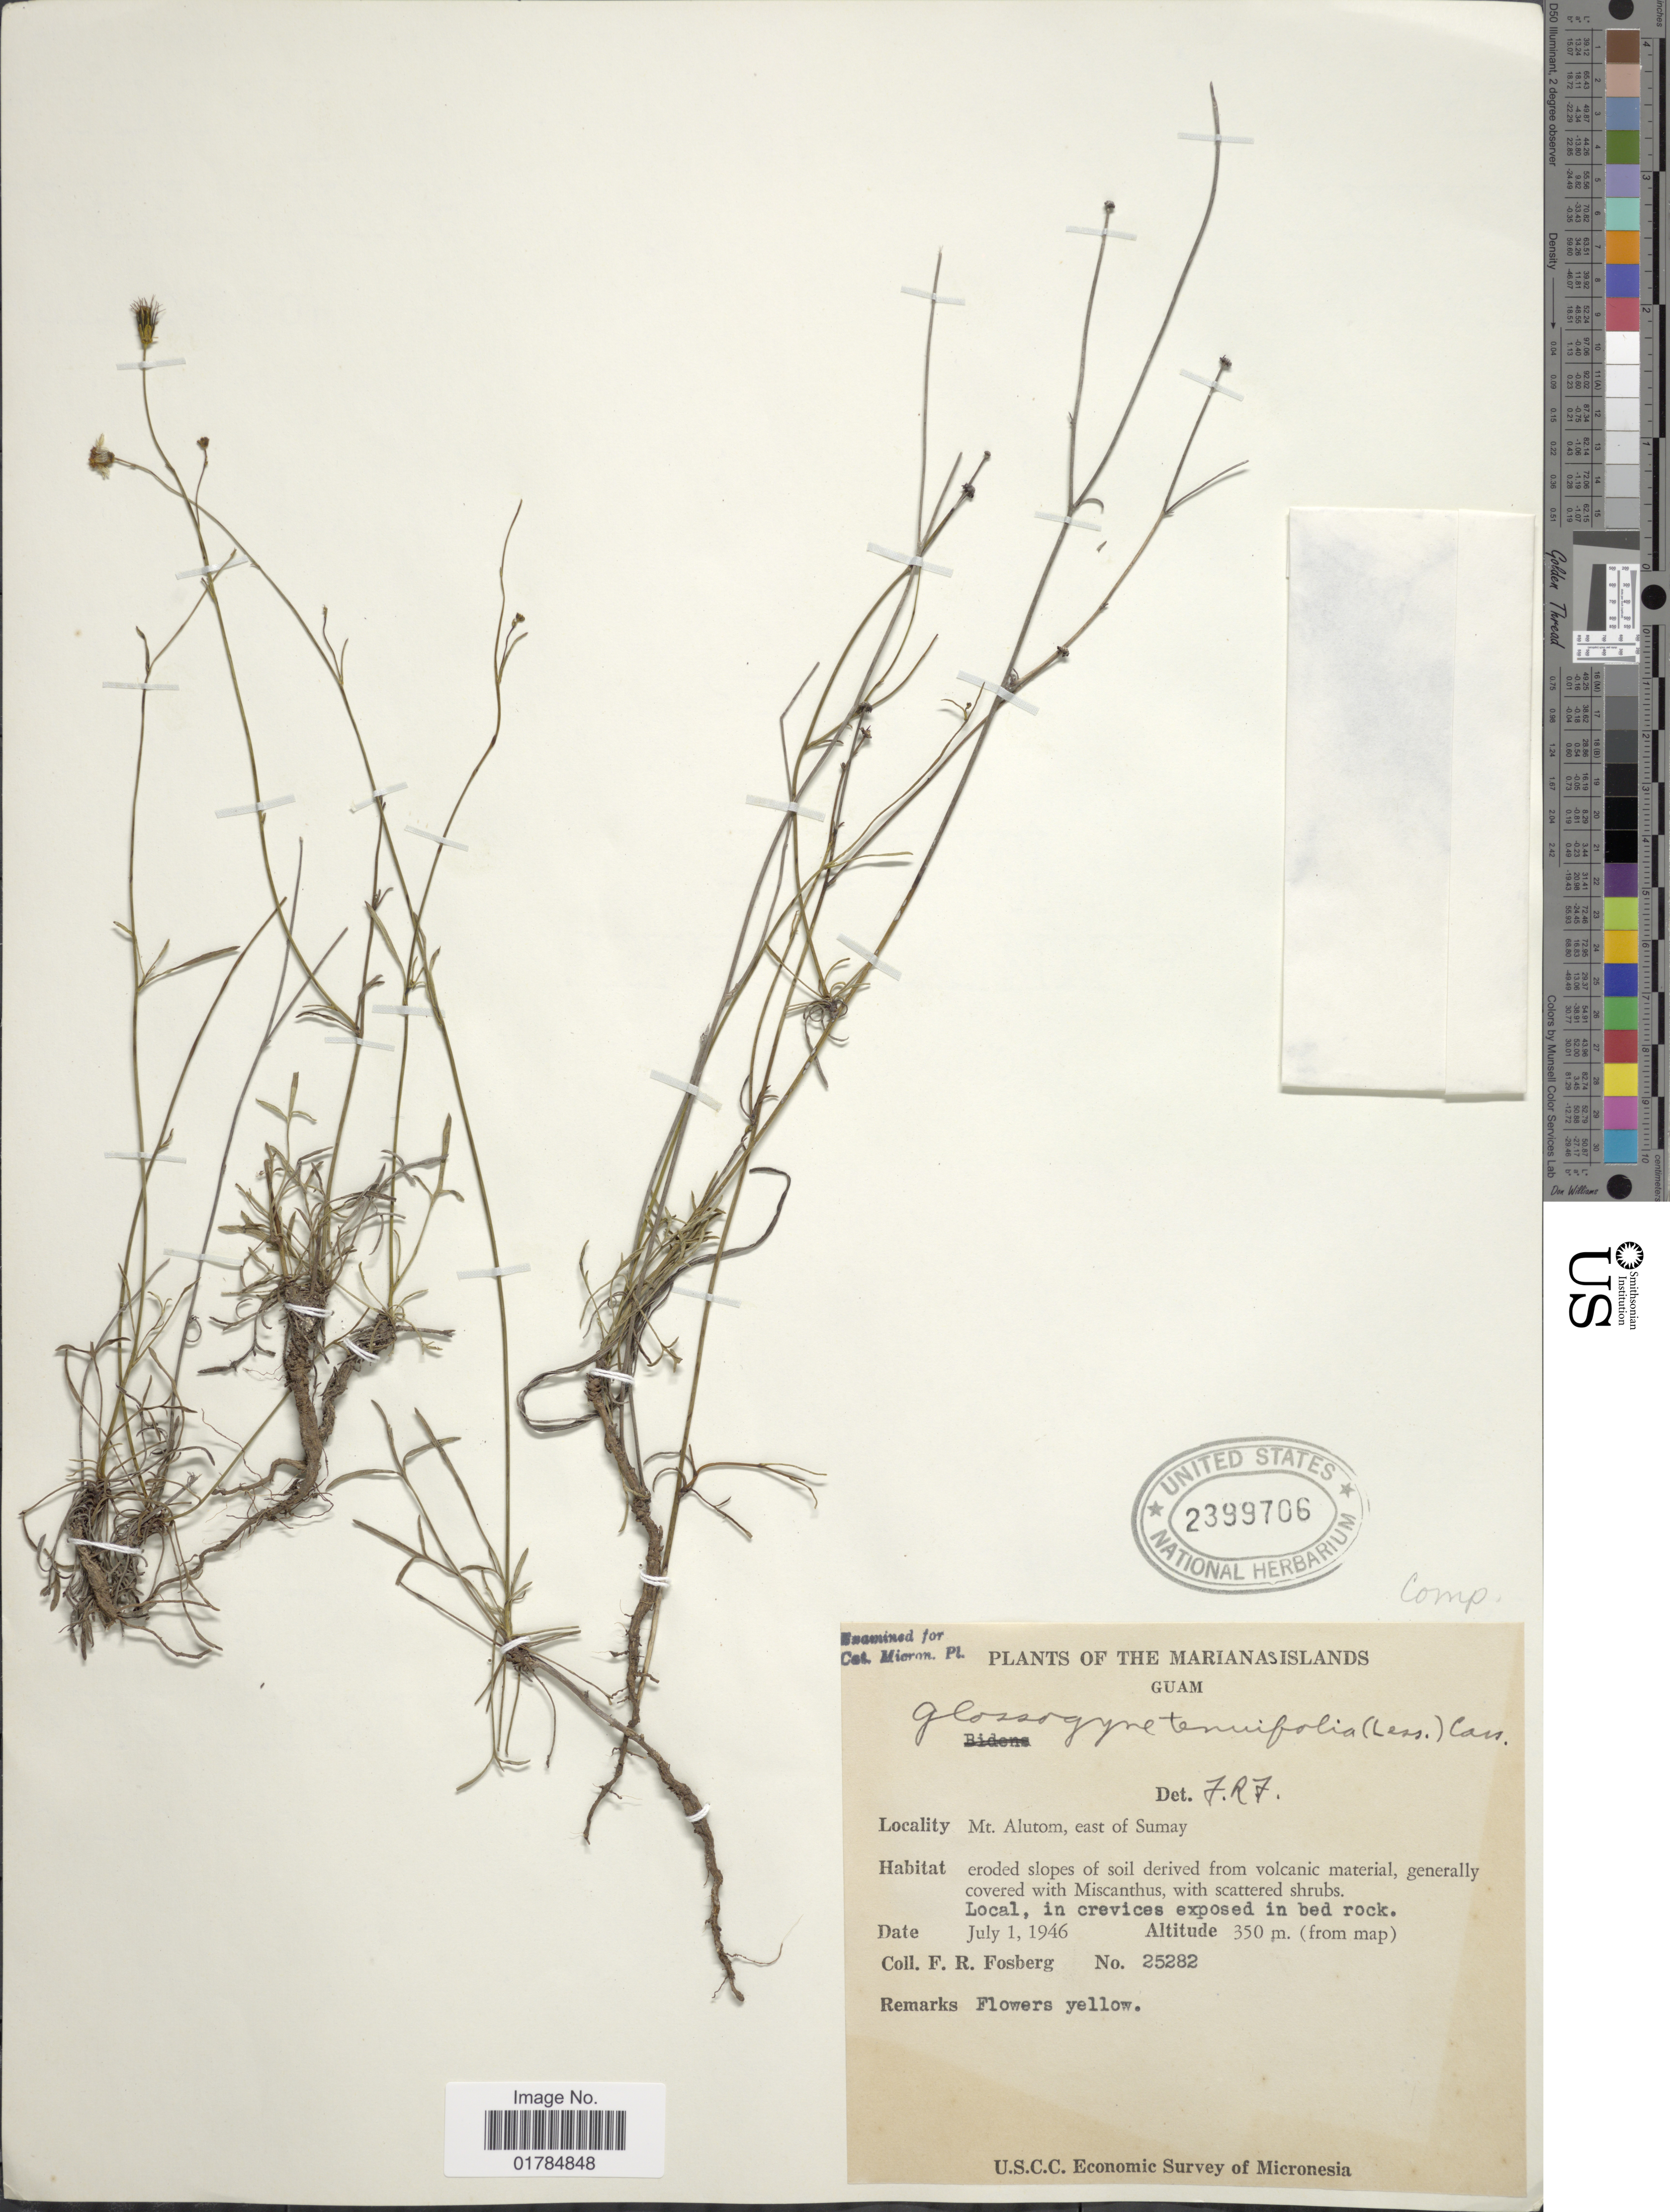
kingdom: Plantae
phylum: Tracheophyta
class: Magnoliopsida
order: Asterales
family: Asteraceae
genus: Glossogyne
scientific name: Glossogyne tenuifolia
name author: (Labill.)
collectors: F. R. Fosberg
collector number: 25282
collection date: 1946-07-01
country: Guam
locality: Marianas Islands, Mt. Alutom, east of Sumay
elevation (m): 350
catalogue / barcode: US 2399706